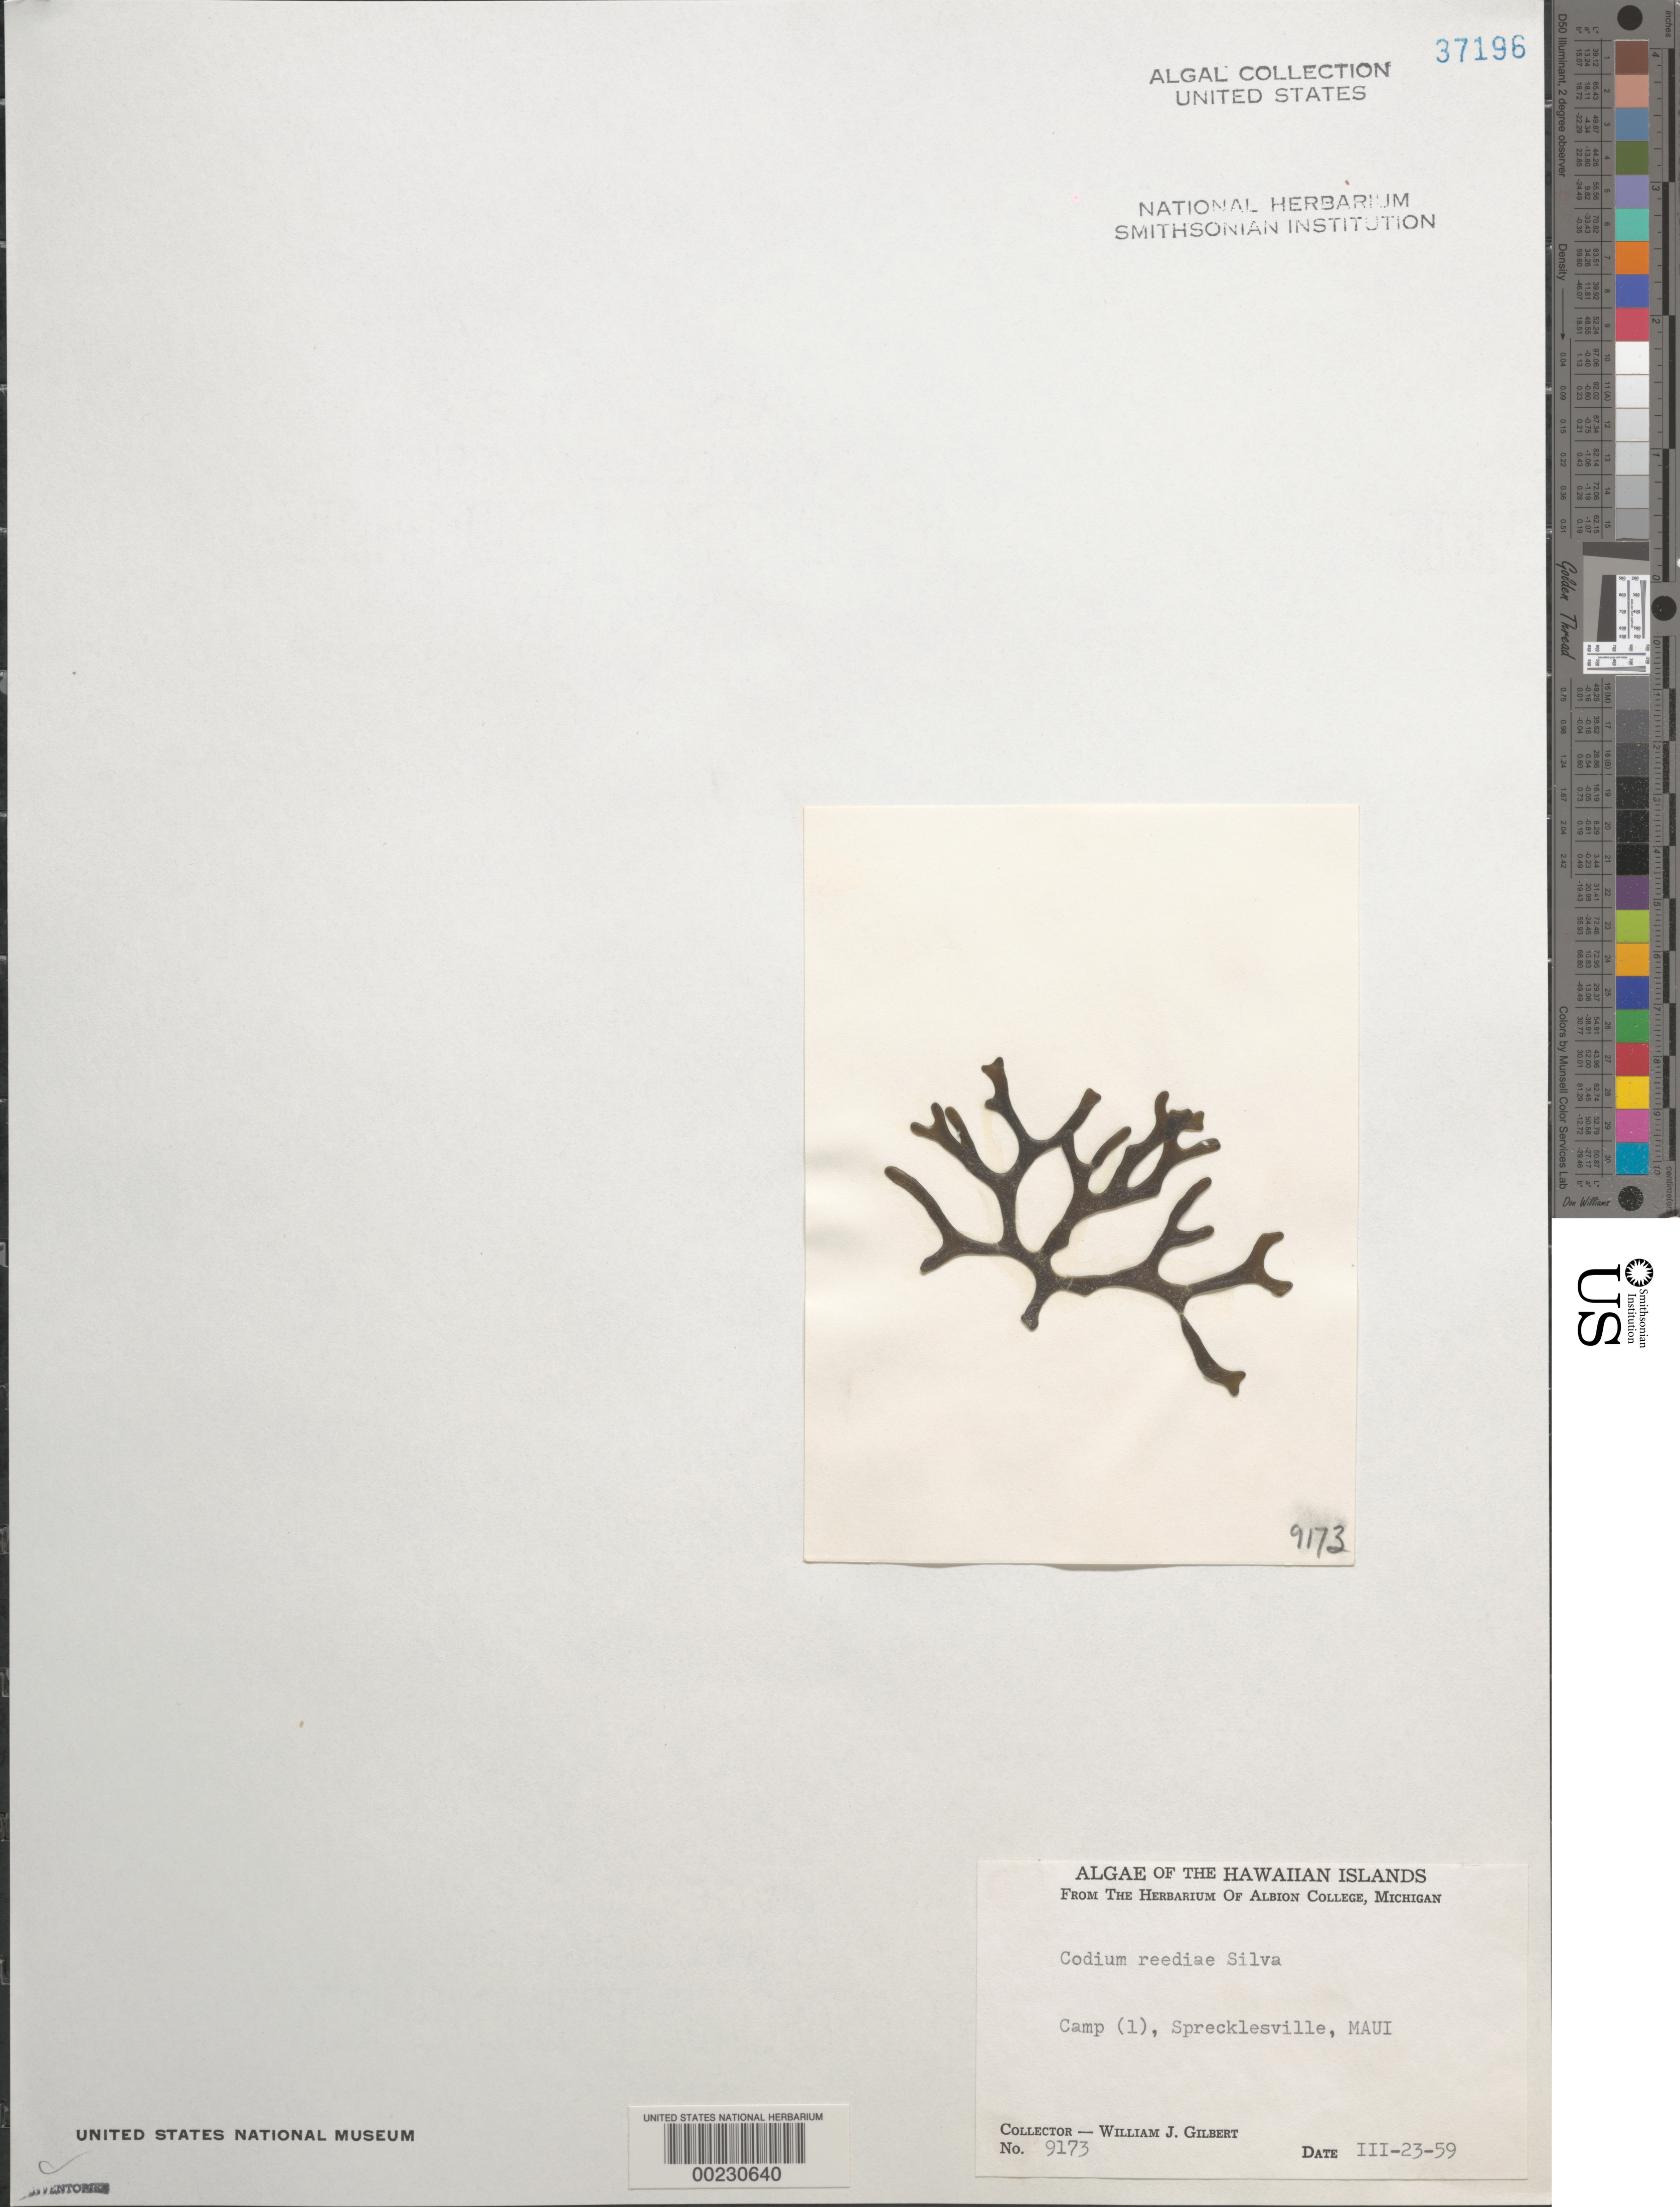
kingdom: Plantae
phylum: Chlorophyta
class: Ulvophyceae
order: Bryopsidales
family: Codiaceae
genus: Codium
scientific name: Codium reediae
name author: P.C. Silva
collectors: W. J. Gilbert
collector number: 9173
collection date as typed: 23 Mar 1959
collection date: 1959-03-23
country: United States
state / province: Hawaii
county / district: Maui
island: Maui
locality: Spreckelsville (Sprecklesville)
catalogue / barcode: US 37196